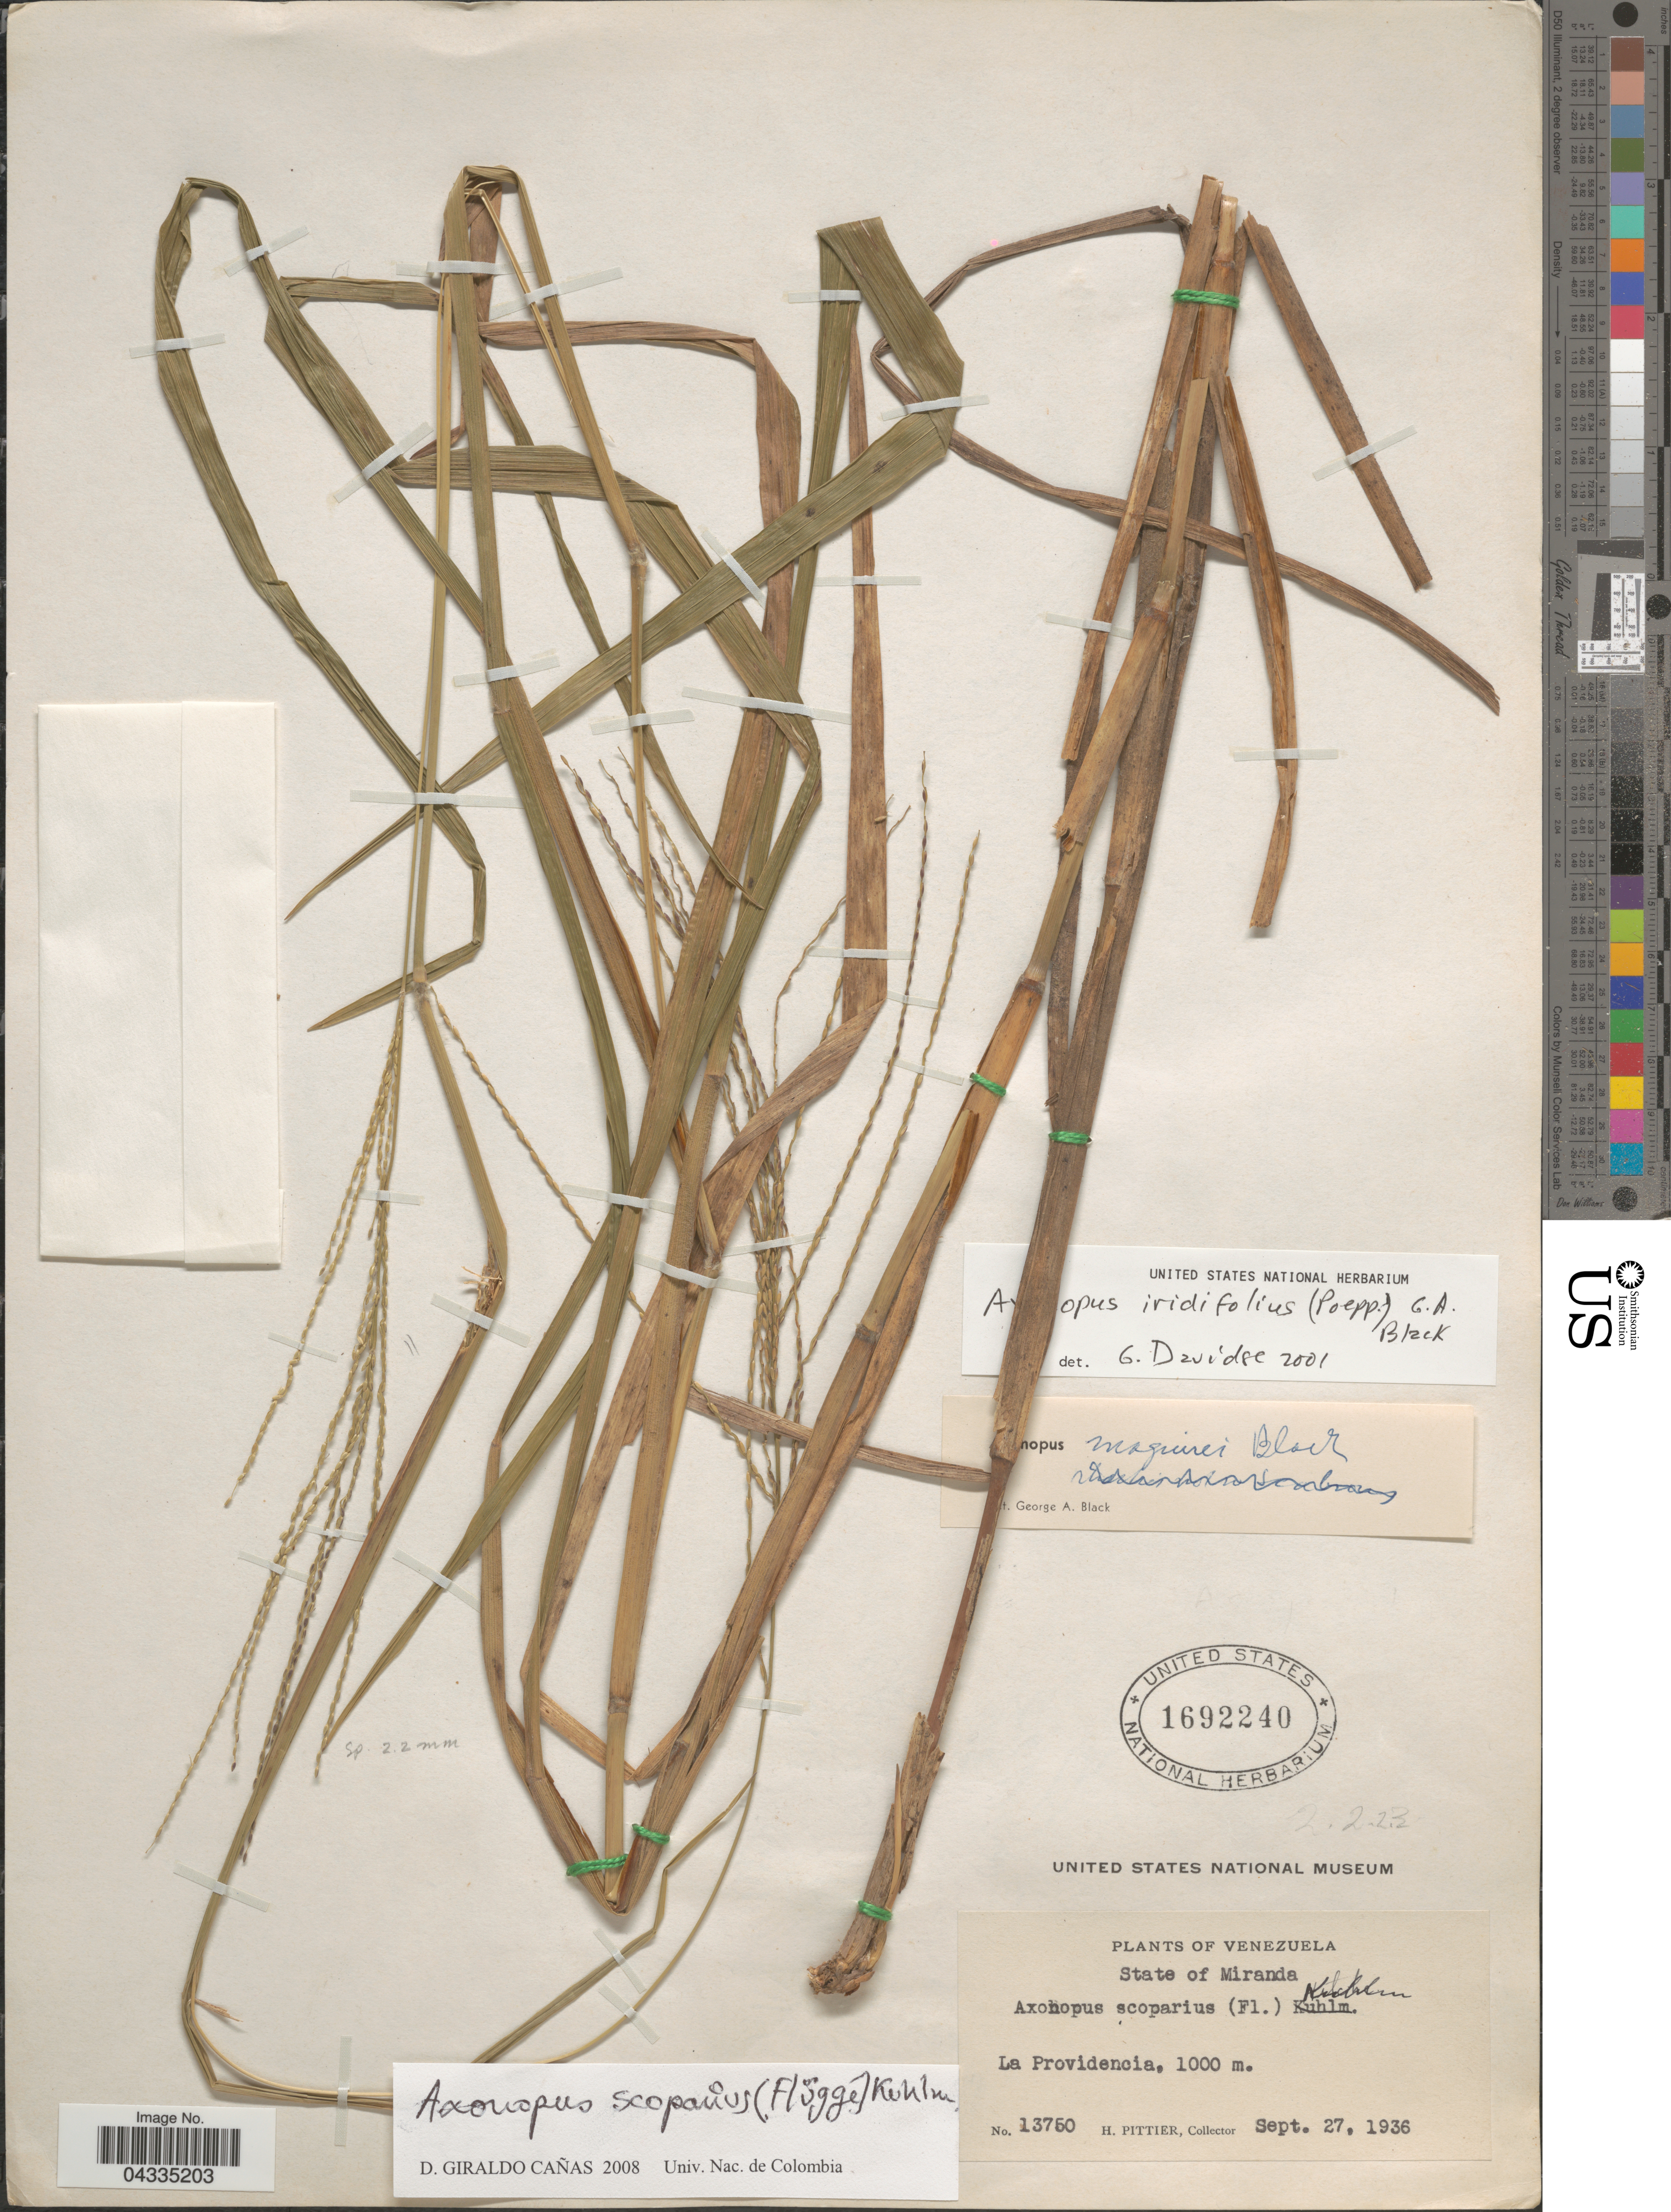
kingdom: Plantae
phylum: Tracheophyta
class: Liliopsida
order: Poales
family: Poaceae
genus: Axonopus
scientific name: Axonopus scoparius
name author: (Flüggé) Kuhlm.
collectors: H. F. Pittier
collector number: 13750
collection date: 1936-09-27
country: Venezuela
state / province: Miranda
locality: La Providencia.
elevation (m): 1000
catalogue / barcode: US 1692240